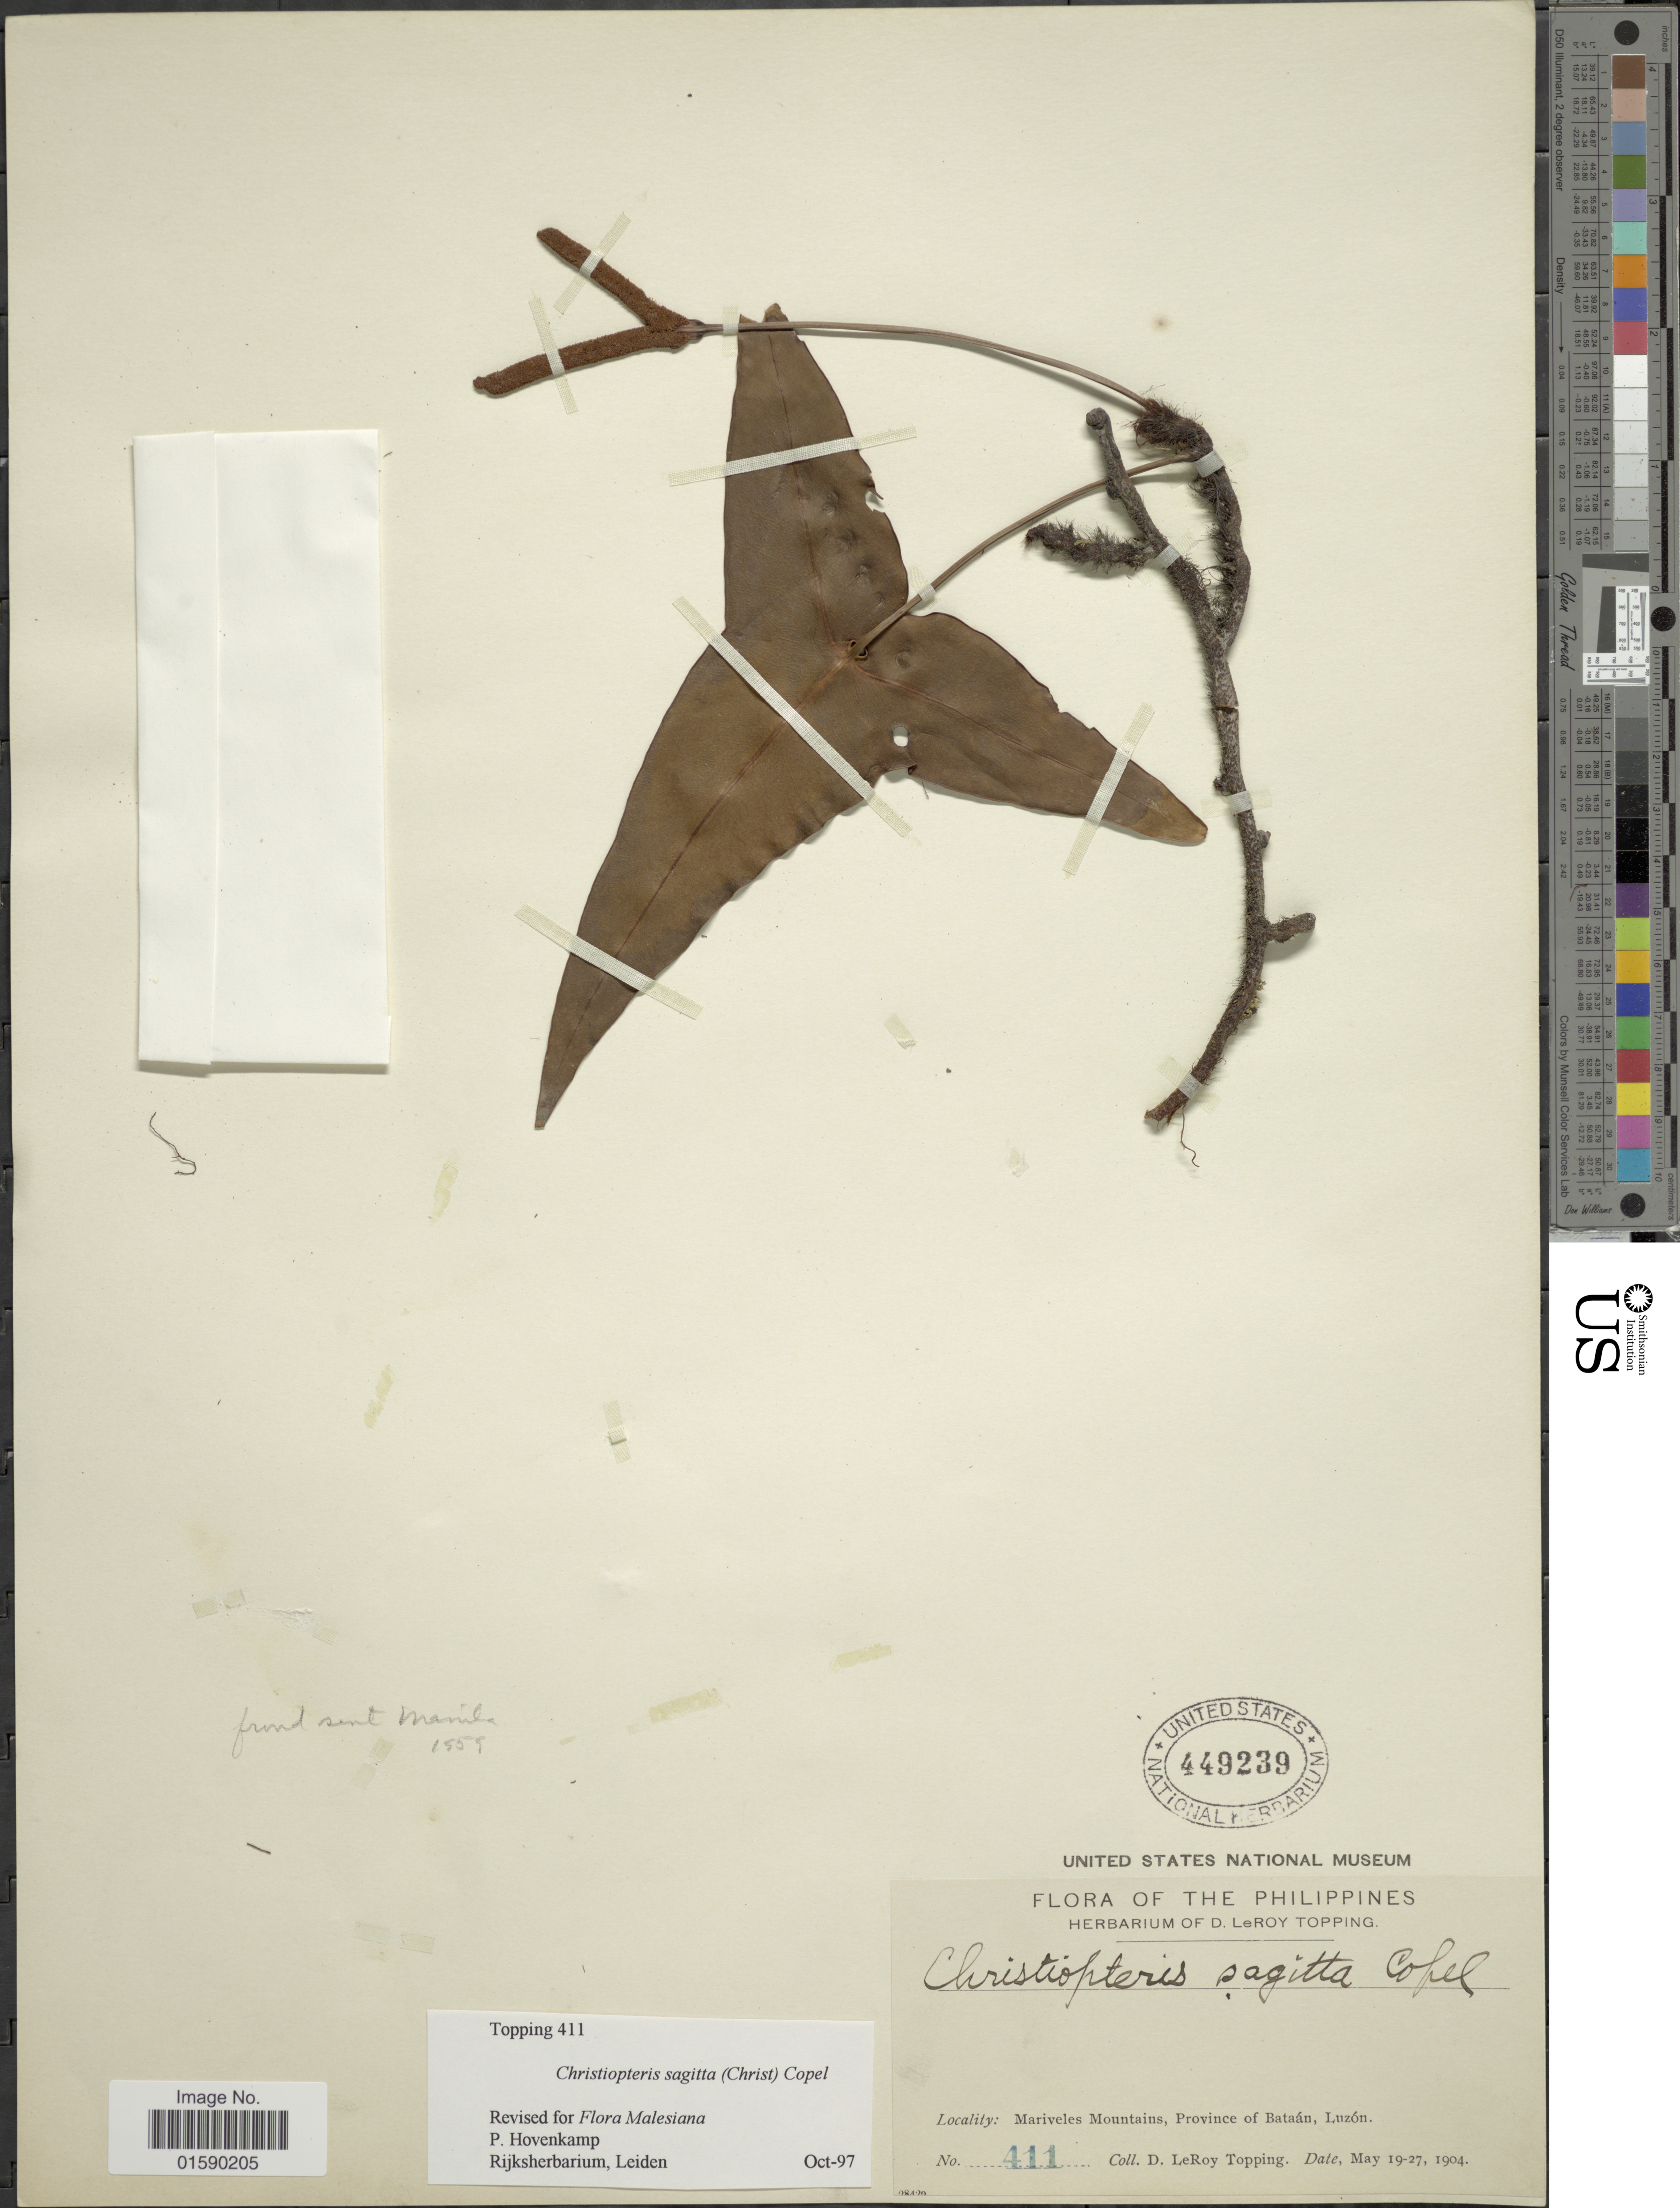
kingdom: Plantae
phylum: Tracheophyta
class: Polypodiopsida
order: Polypodiales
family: Polypodiaceae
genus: Christiopteris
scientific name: Christiopteris sagitta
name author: (Christ) Copel.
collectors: D. L. Topping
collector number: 411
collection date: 1904-05-19/1904-05-27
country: Philippines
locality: Mariveles Mountains. Province of Bataan, Luzon.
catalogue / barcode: US 449239